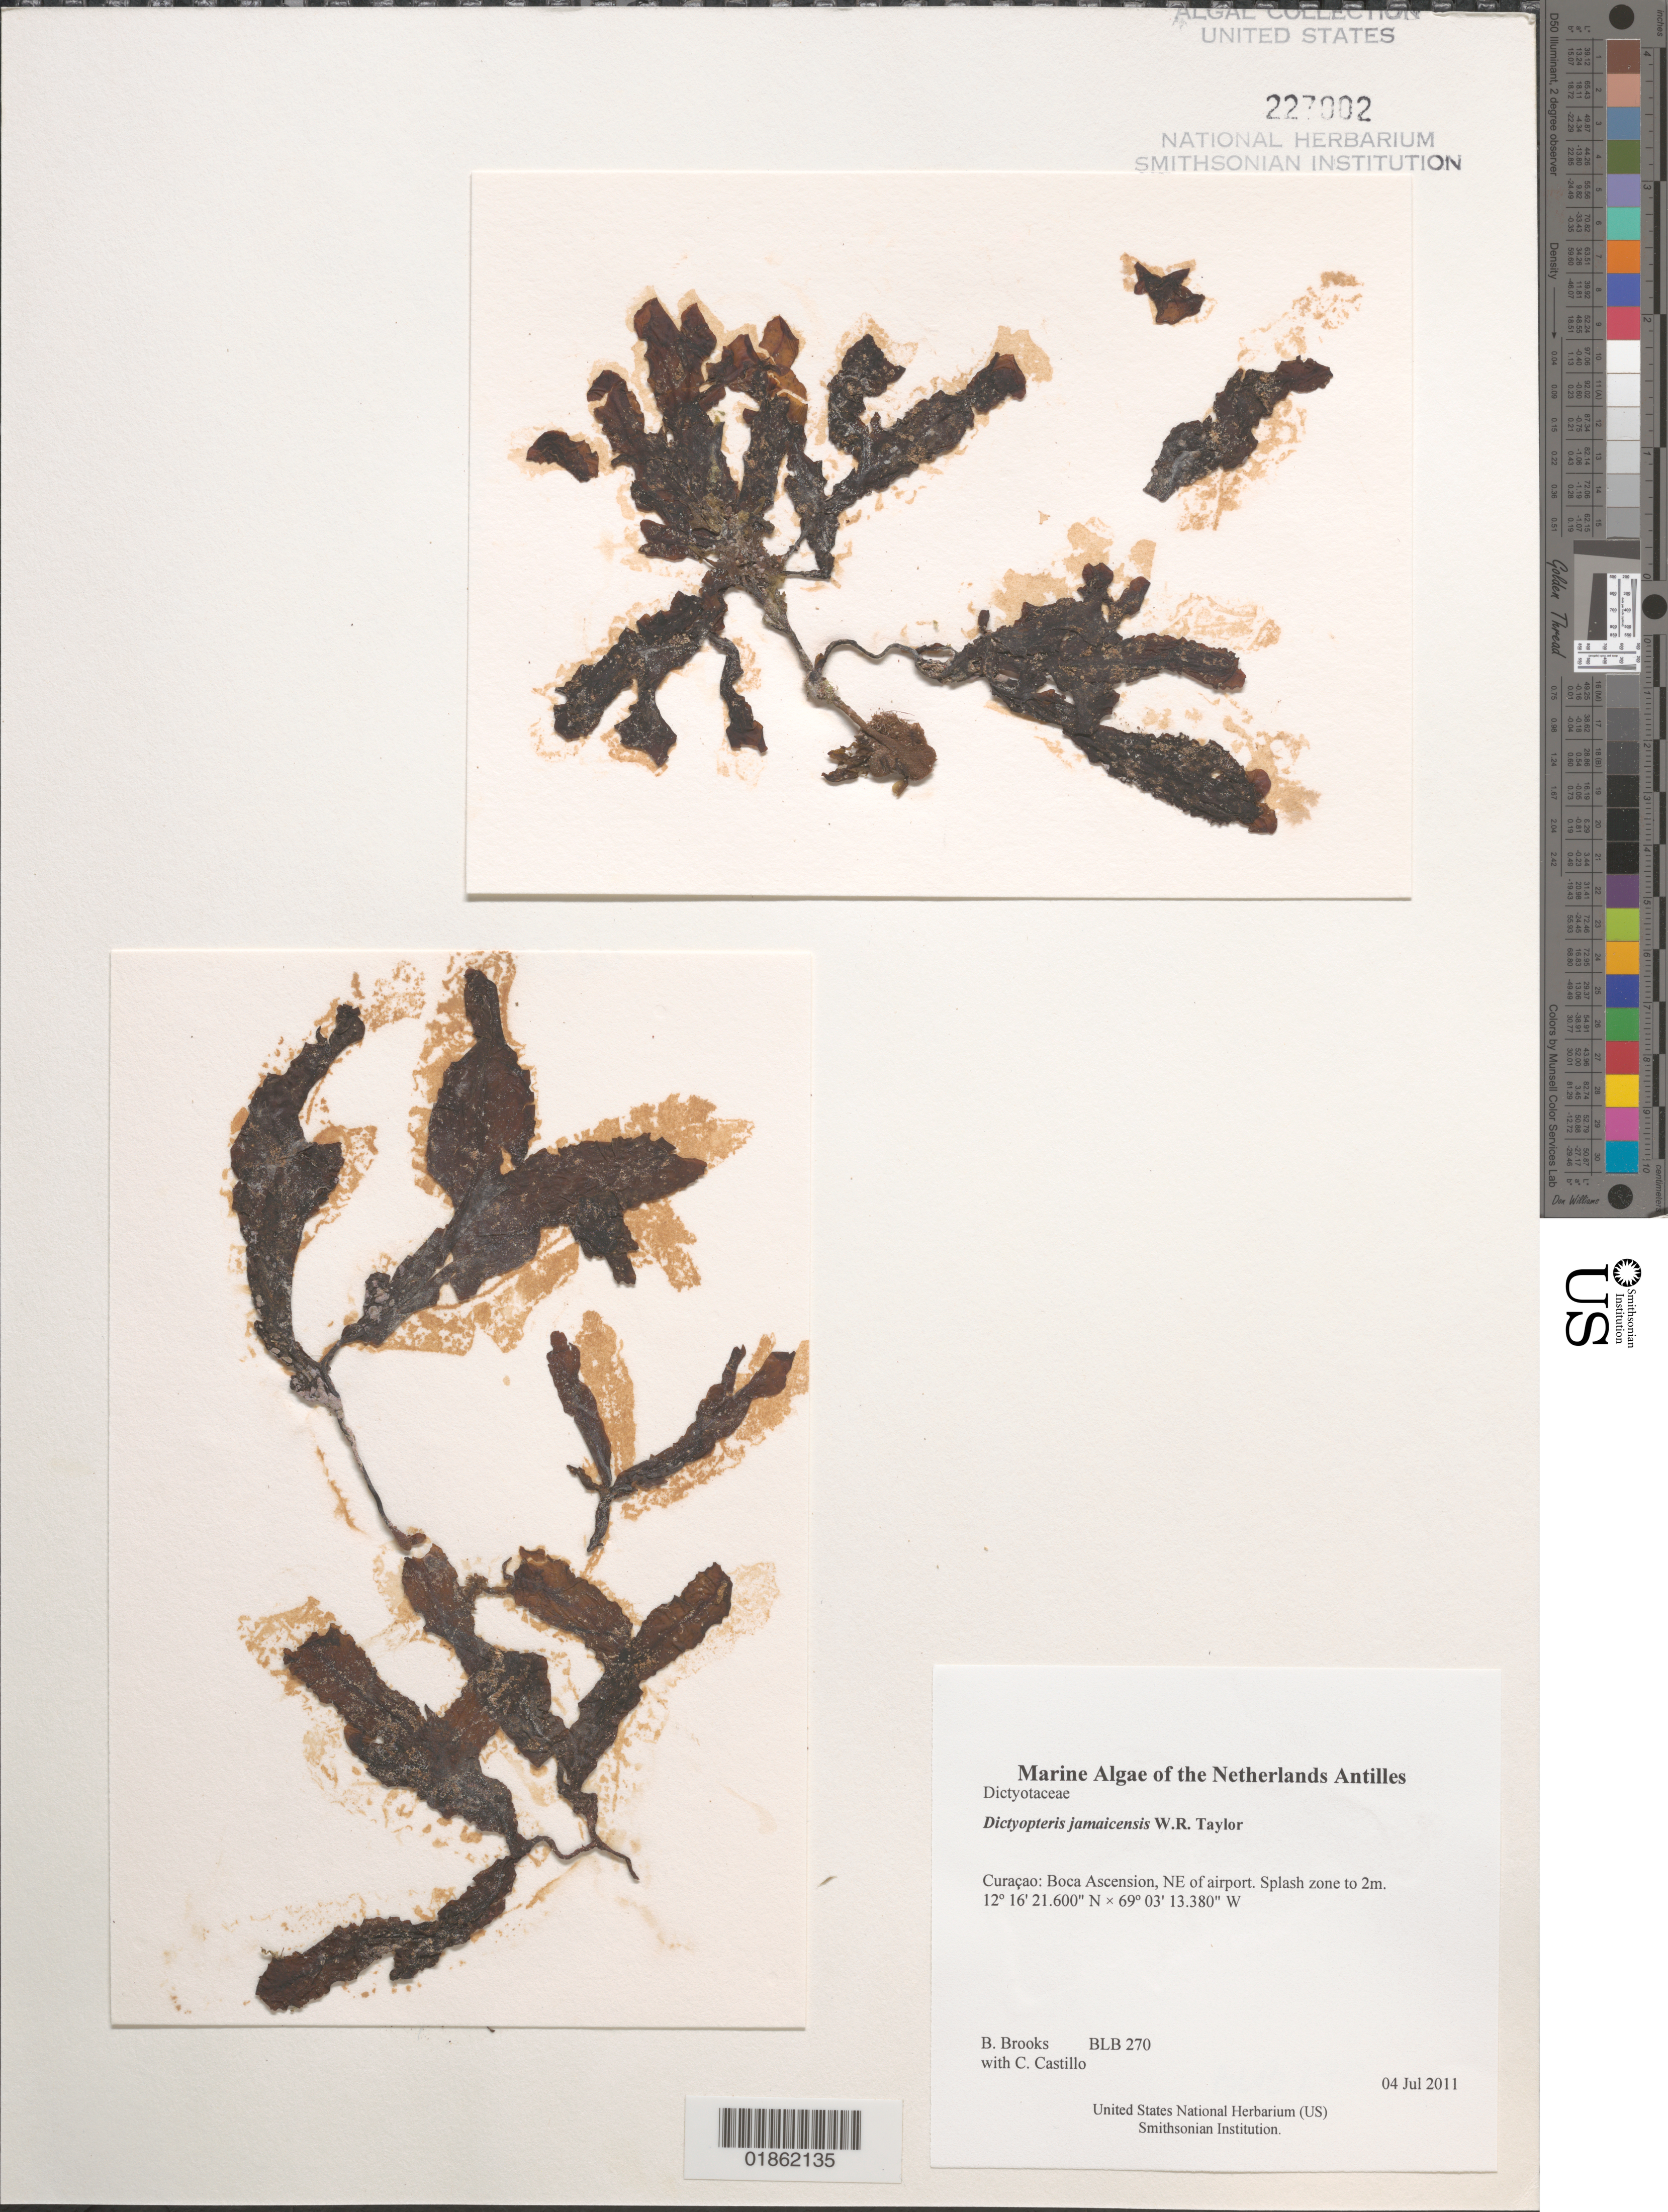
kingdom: Chromista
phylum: Ochrophyta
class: Phaeophyceae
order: Dictyotales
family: Dictyotaceae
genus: Dictyopteris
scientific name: Dictyopteris jamaicensis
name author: W.R. Taylor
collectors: B. Brooks & C. Castillo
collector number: BLB 270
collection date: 2011-07-04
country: Curaçao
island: Curaçao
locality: Boca Ascension, NE of airport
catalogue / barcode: US 227002